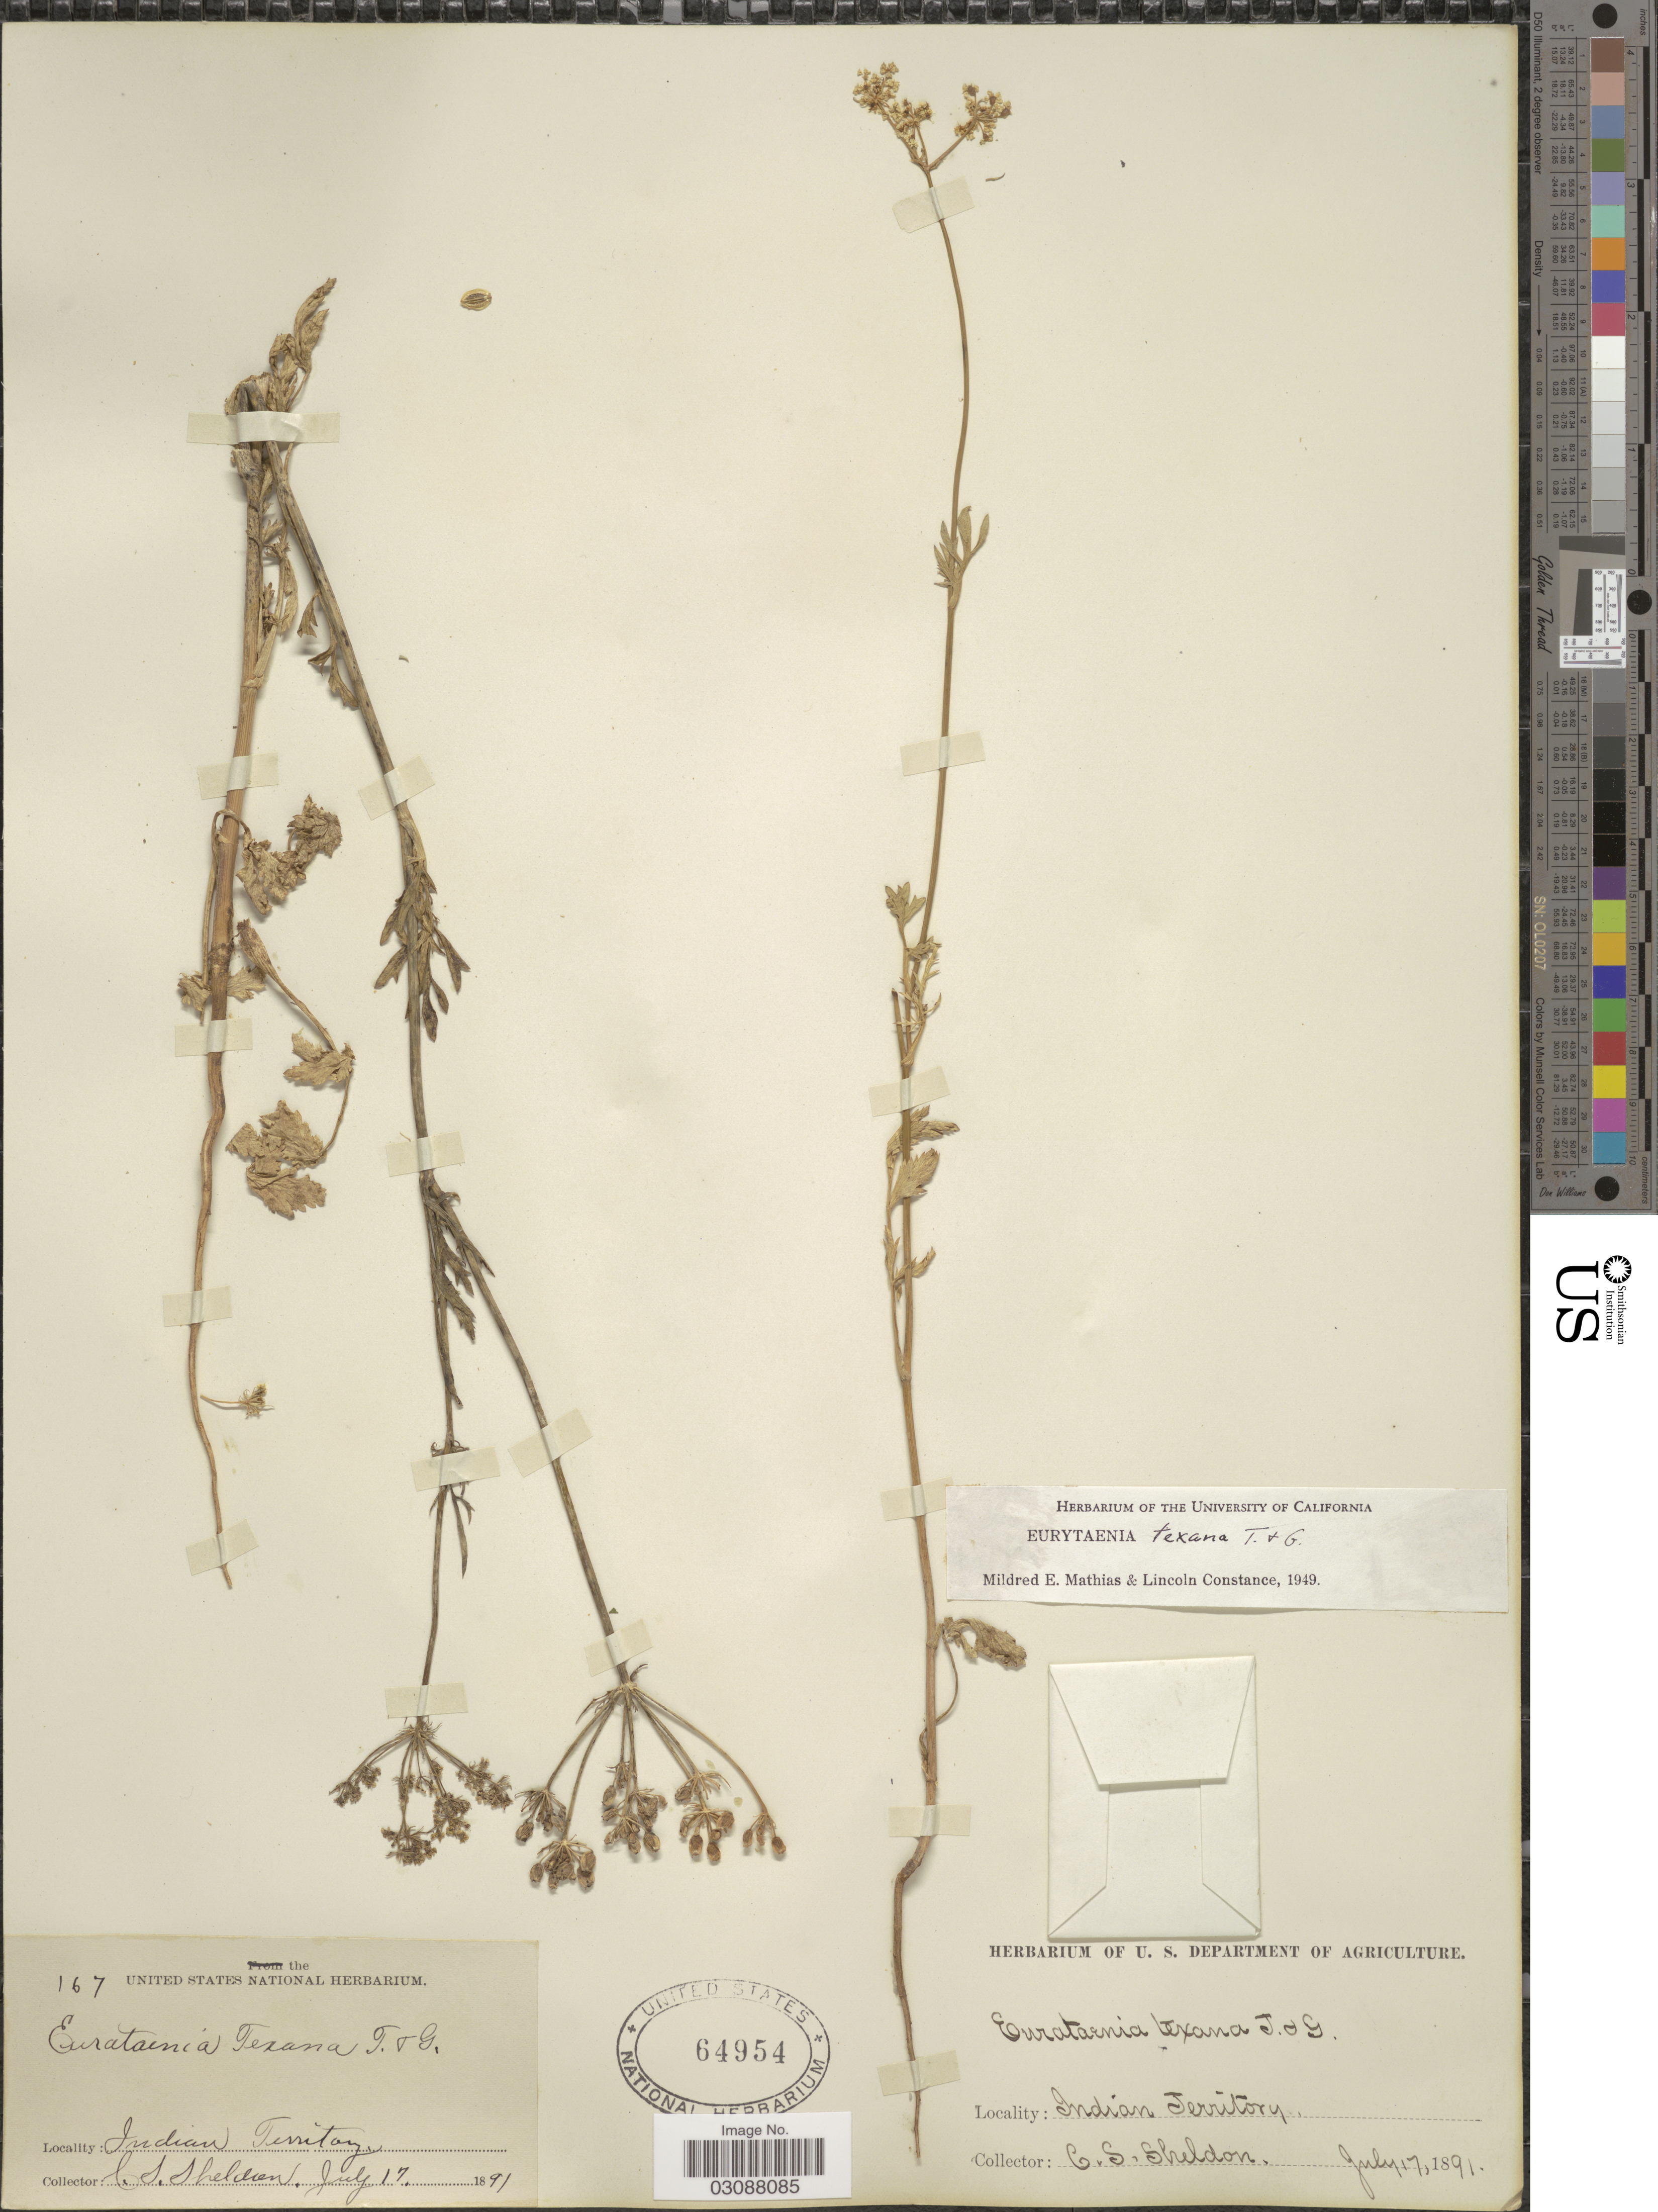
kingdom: Plantae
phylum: Tracheophyta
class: Magnoliopsida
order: Apiales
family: Apiaceae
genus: Eurytaenia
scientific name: Eurytaenia texana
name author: Torr. & A. Gray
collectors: C. S. Sheldon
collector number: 167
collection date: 1891-07-17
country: United States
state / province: Oklahoma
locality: Indian Territory.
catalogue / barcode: US 64954